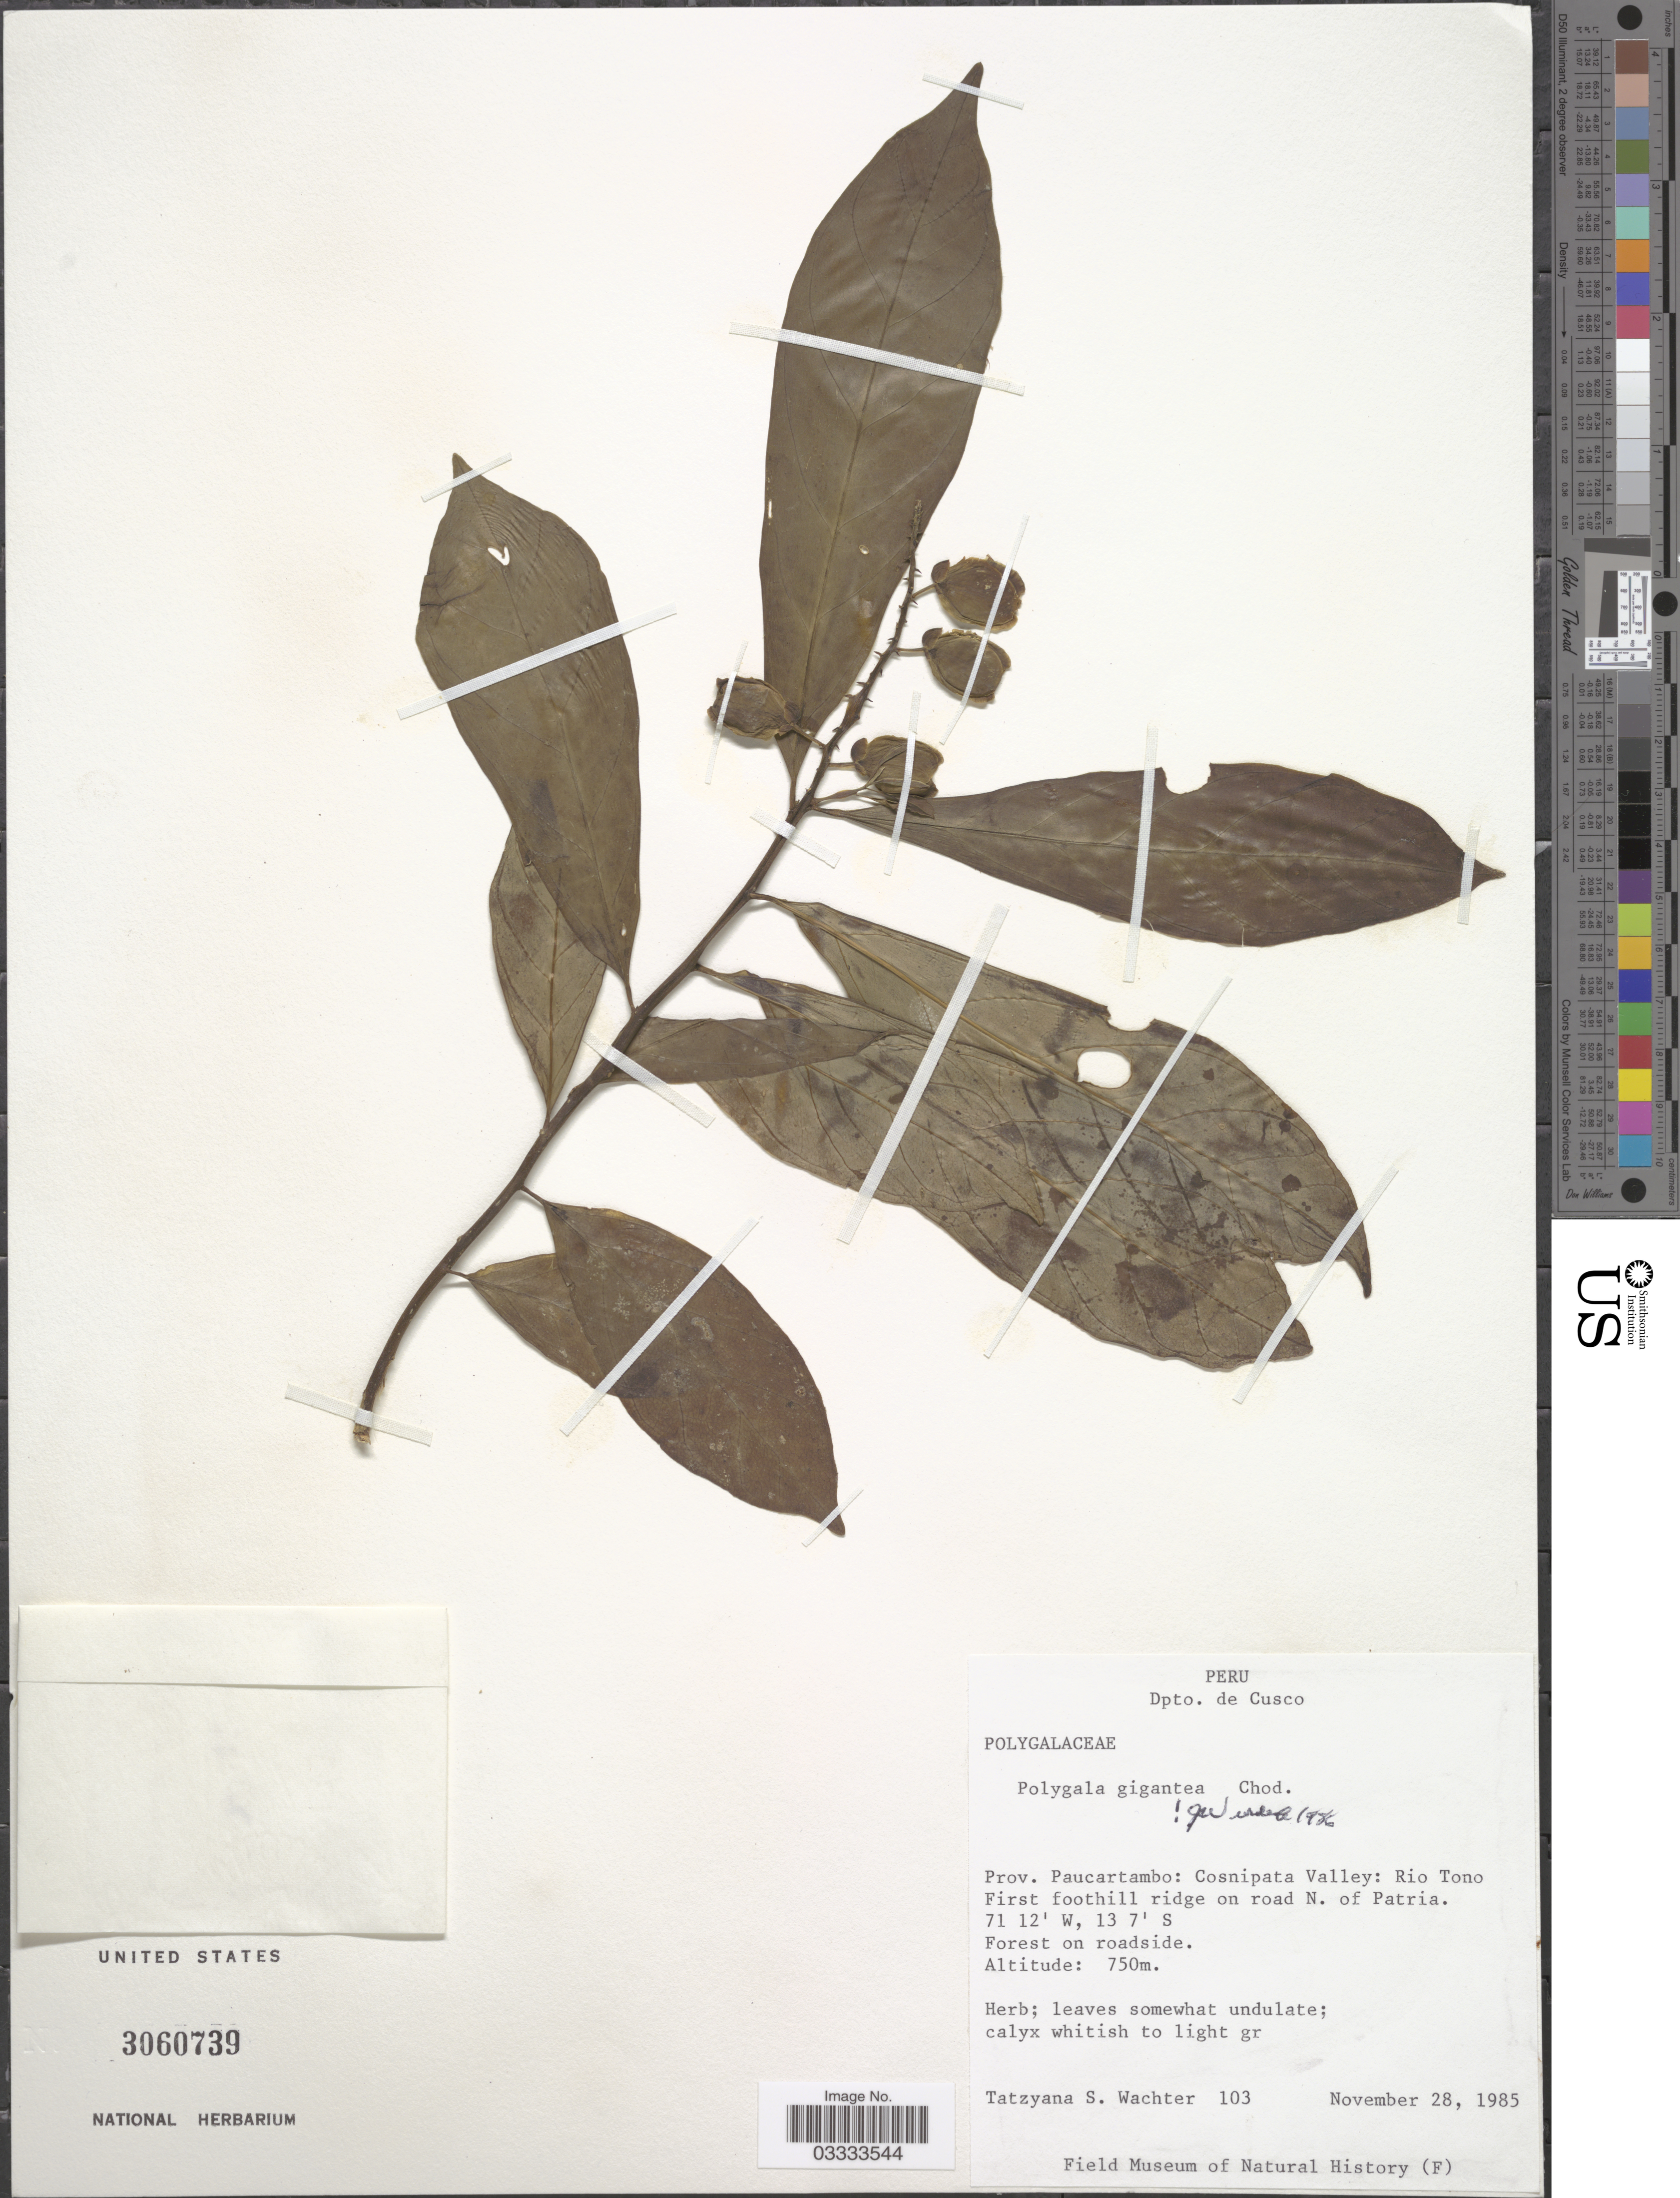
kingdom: Plantae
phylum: Tracheophyta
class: Magnoliopsida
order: Fabales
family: Polygalaceae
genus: Caamembeca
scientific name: Caamembeca gigantea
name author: (Chodat) J.F.B. Pastore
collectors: T. Wachter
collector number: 103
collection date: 1985-11-28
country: Peru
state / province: Cusco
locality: Dpto. de Cusco. Prov. Paucartambo: Cosnipata Valley: Rio Tono First foothill ridge on road N. of Patria.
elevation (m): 750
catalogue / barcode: US 3060739